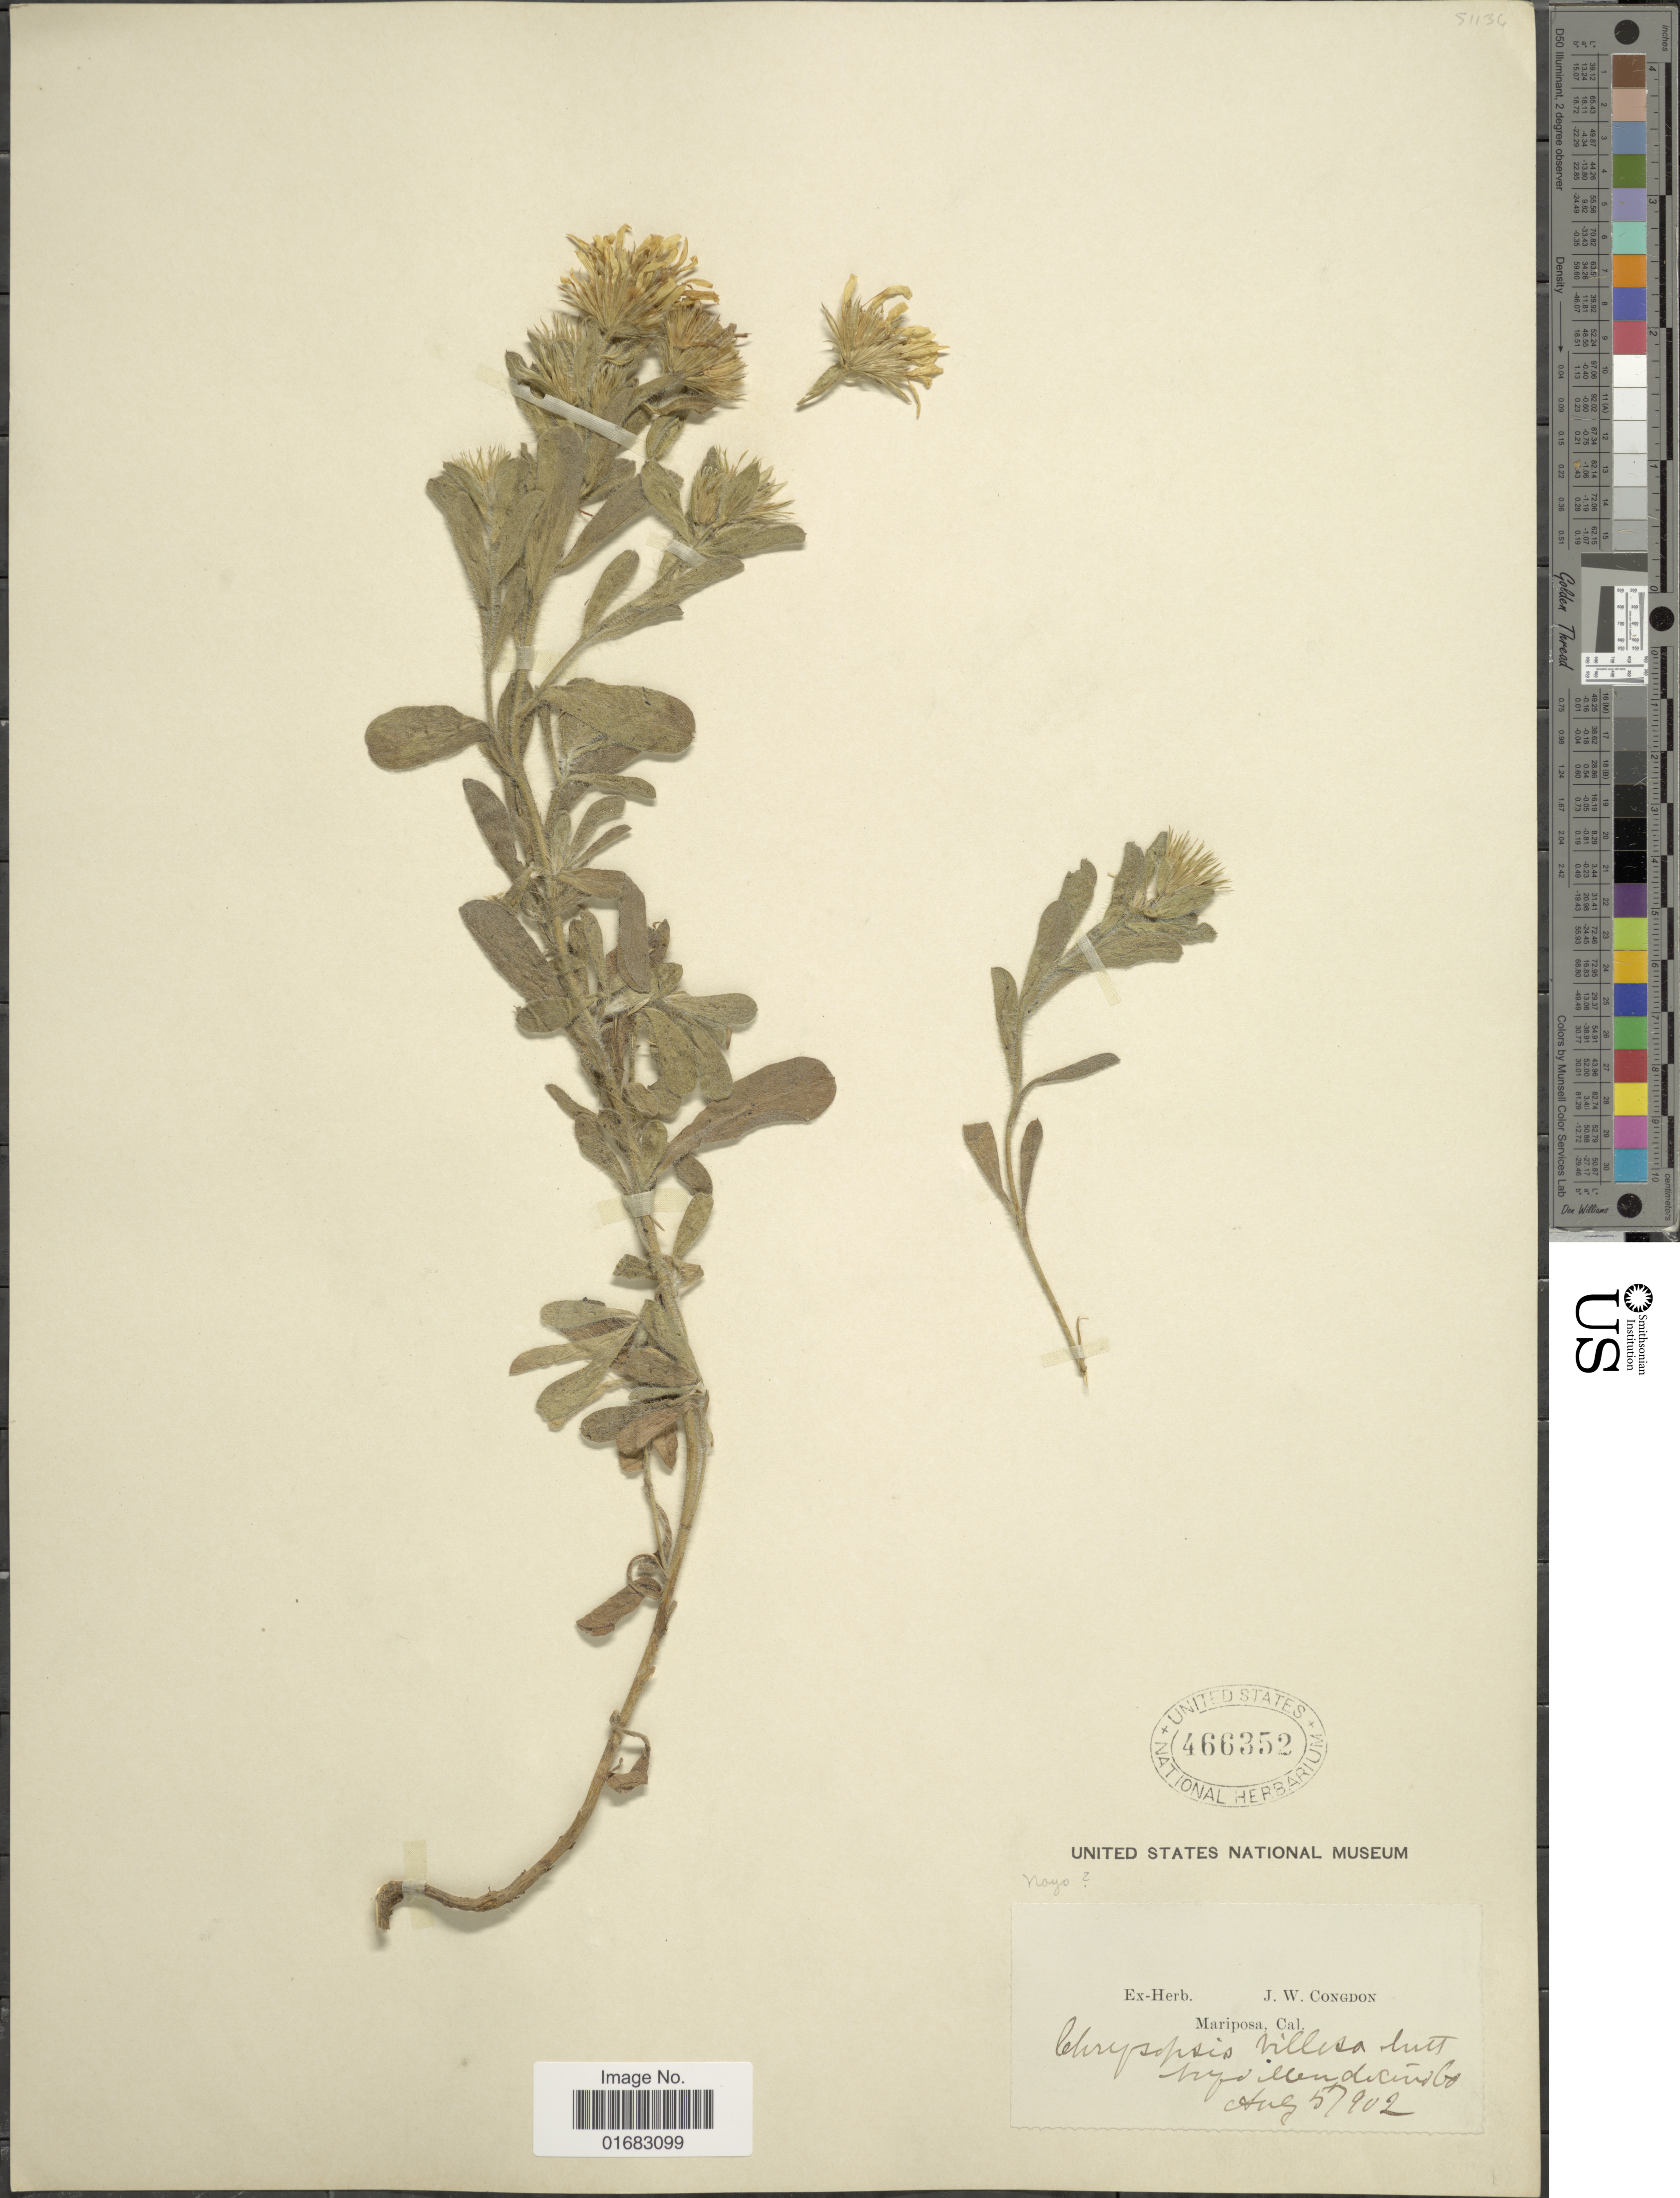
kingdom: Plantae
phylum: Tracheophyta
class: Magnoliopsida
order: Asterales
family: Asteraceae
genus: Heterotheca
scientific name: Heterotheca villosa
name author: (Pursh) Shinners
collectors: ex herb. J. W. Congdon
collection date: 1902-08-05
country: United States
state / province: California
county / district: Mariposa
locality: Mariposa, Cal.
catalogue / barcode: US 466352